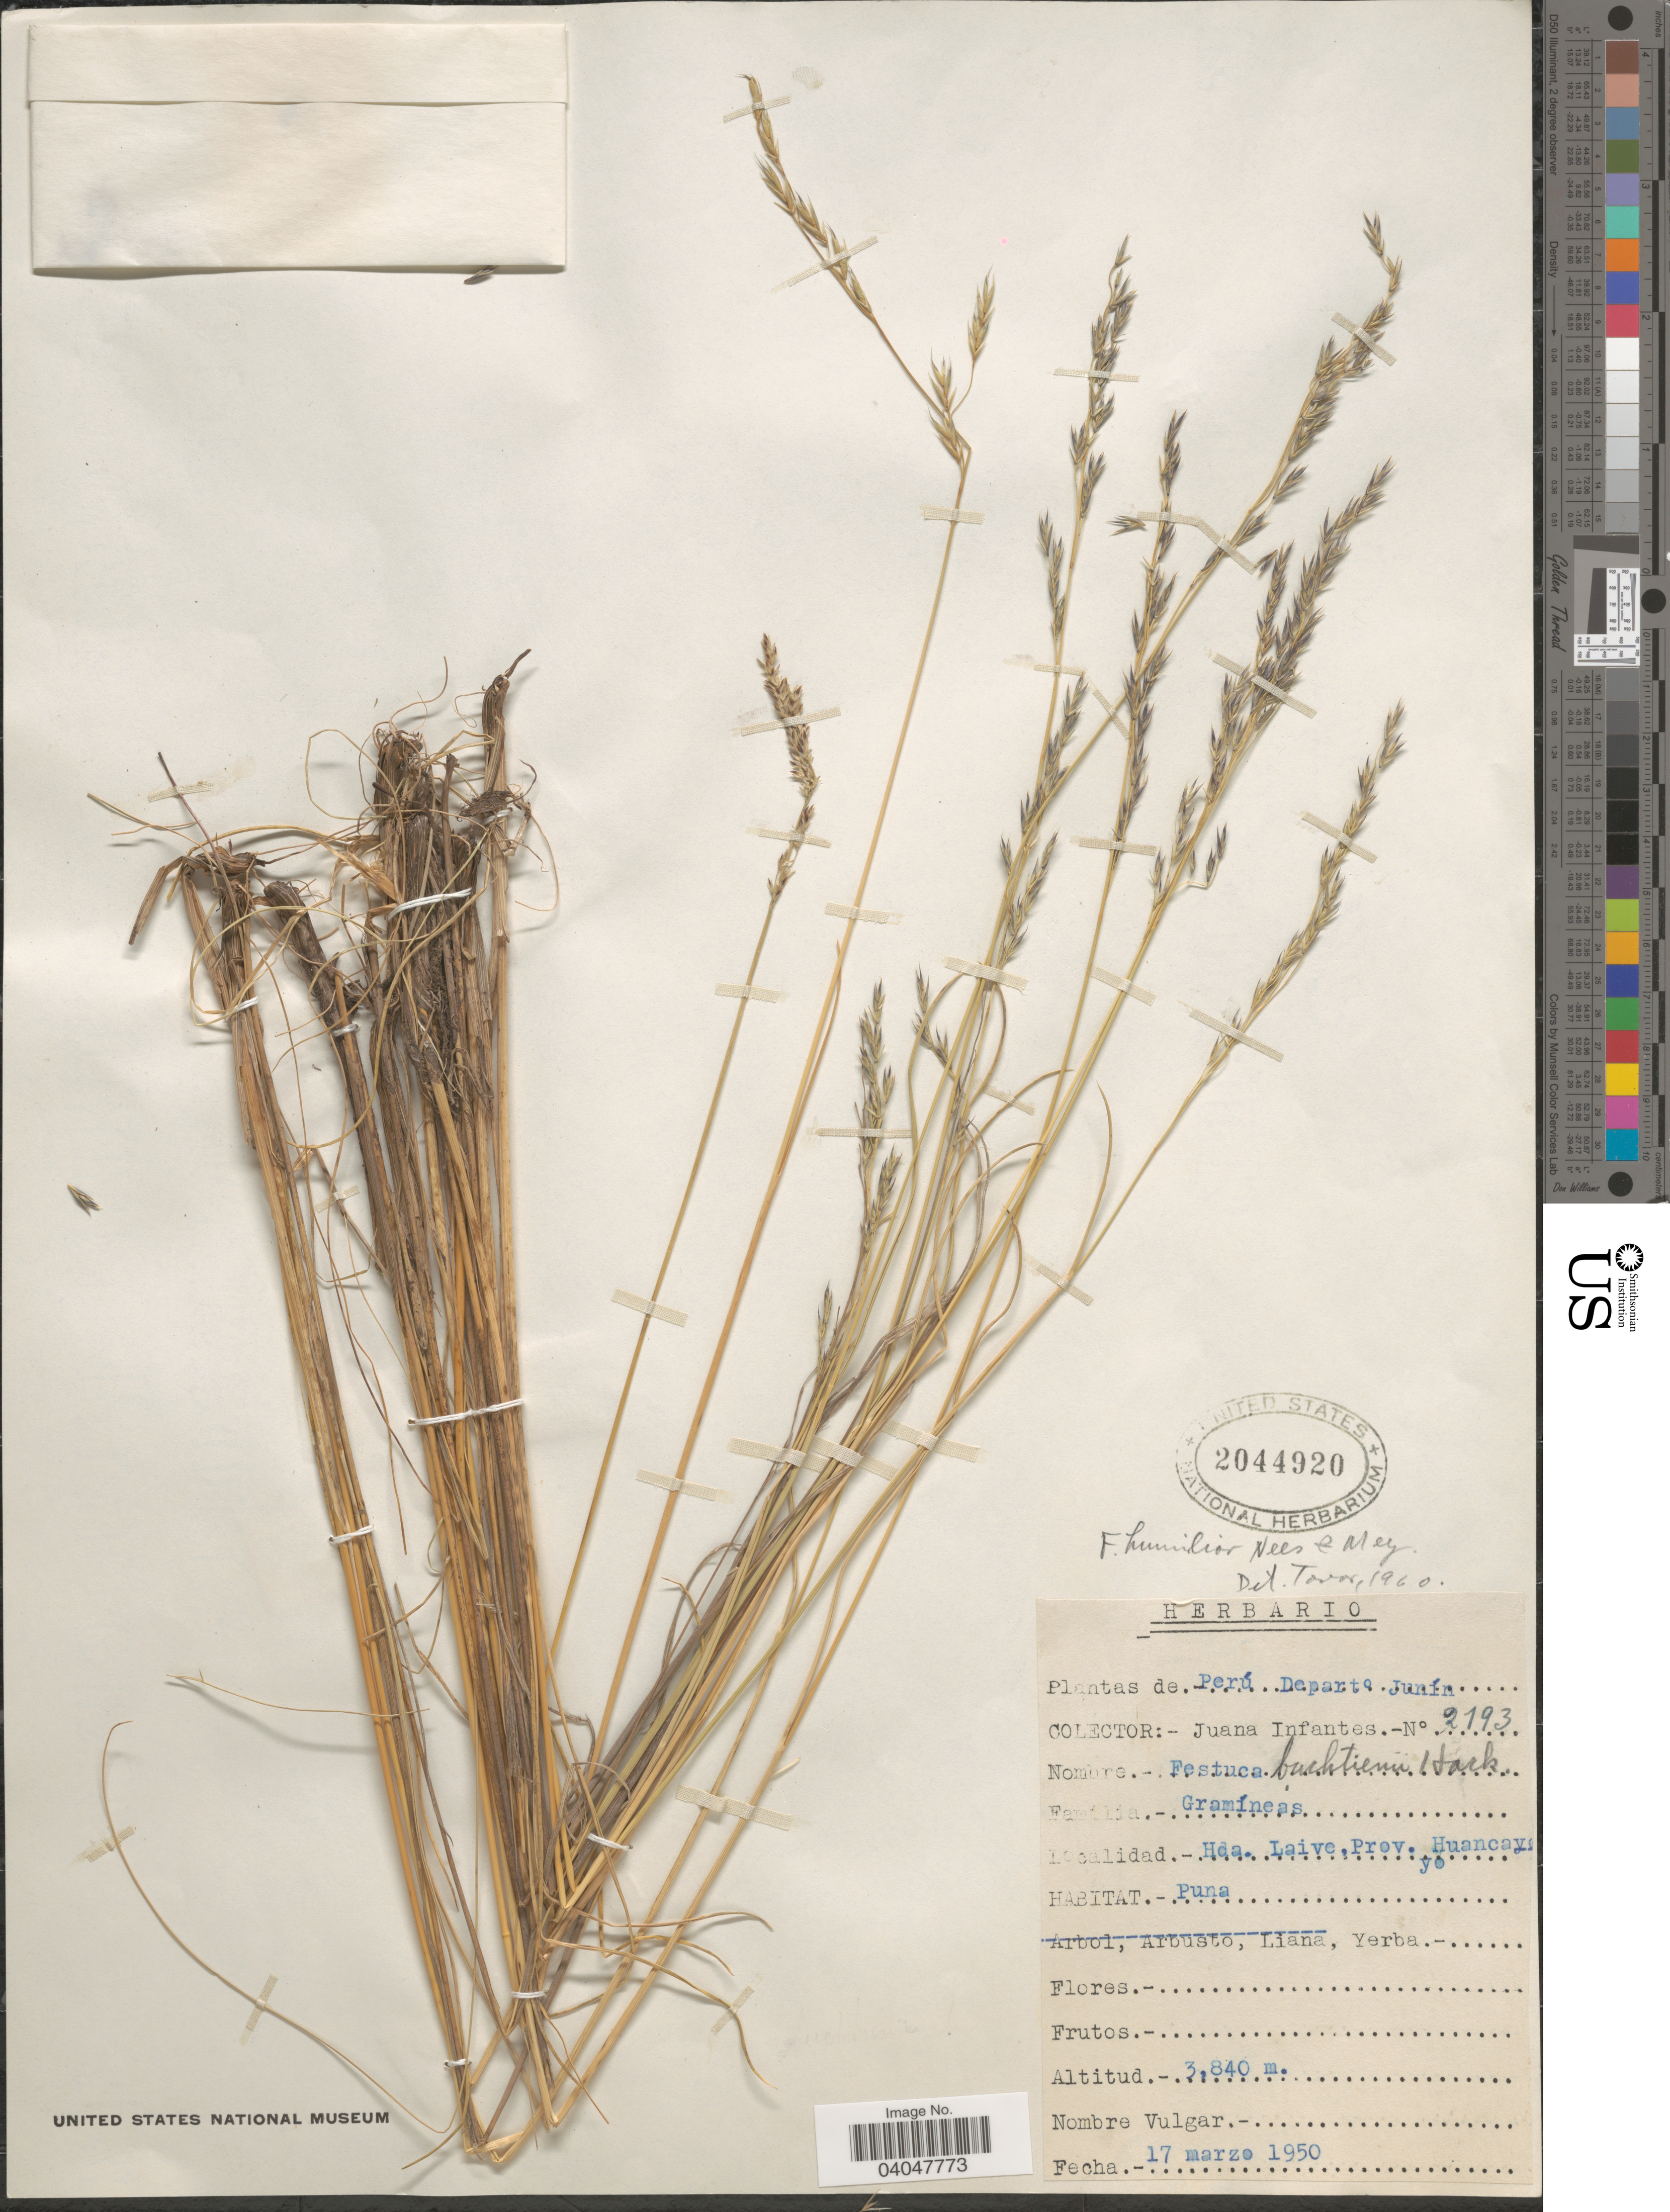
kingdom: Plantae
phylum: Tracheophyta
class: Liliopsida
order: Poales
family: Poaceae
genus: Festuca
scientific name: Festuca humilior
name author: Nees & Meyen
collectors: J. Infantes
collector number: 2193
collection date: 1950-03-17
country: Peru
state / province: Junín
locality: Departº Junín. HdaLaive. Prov. Huancayo.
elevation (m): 3840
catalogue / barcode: US 2044920